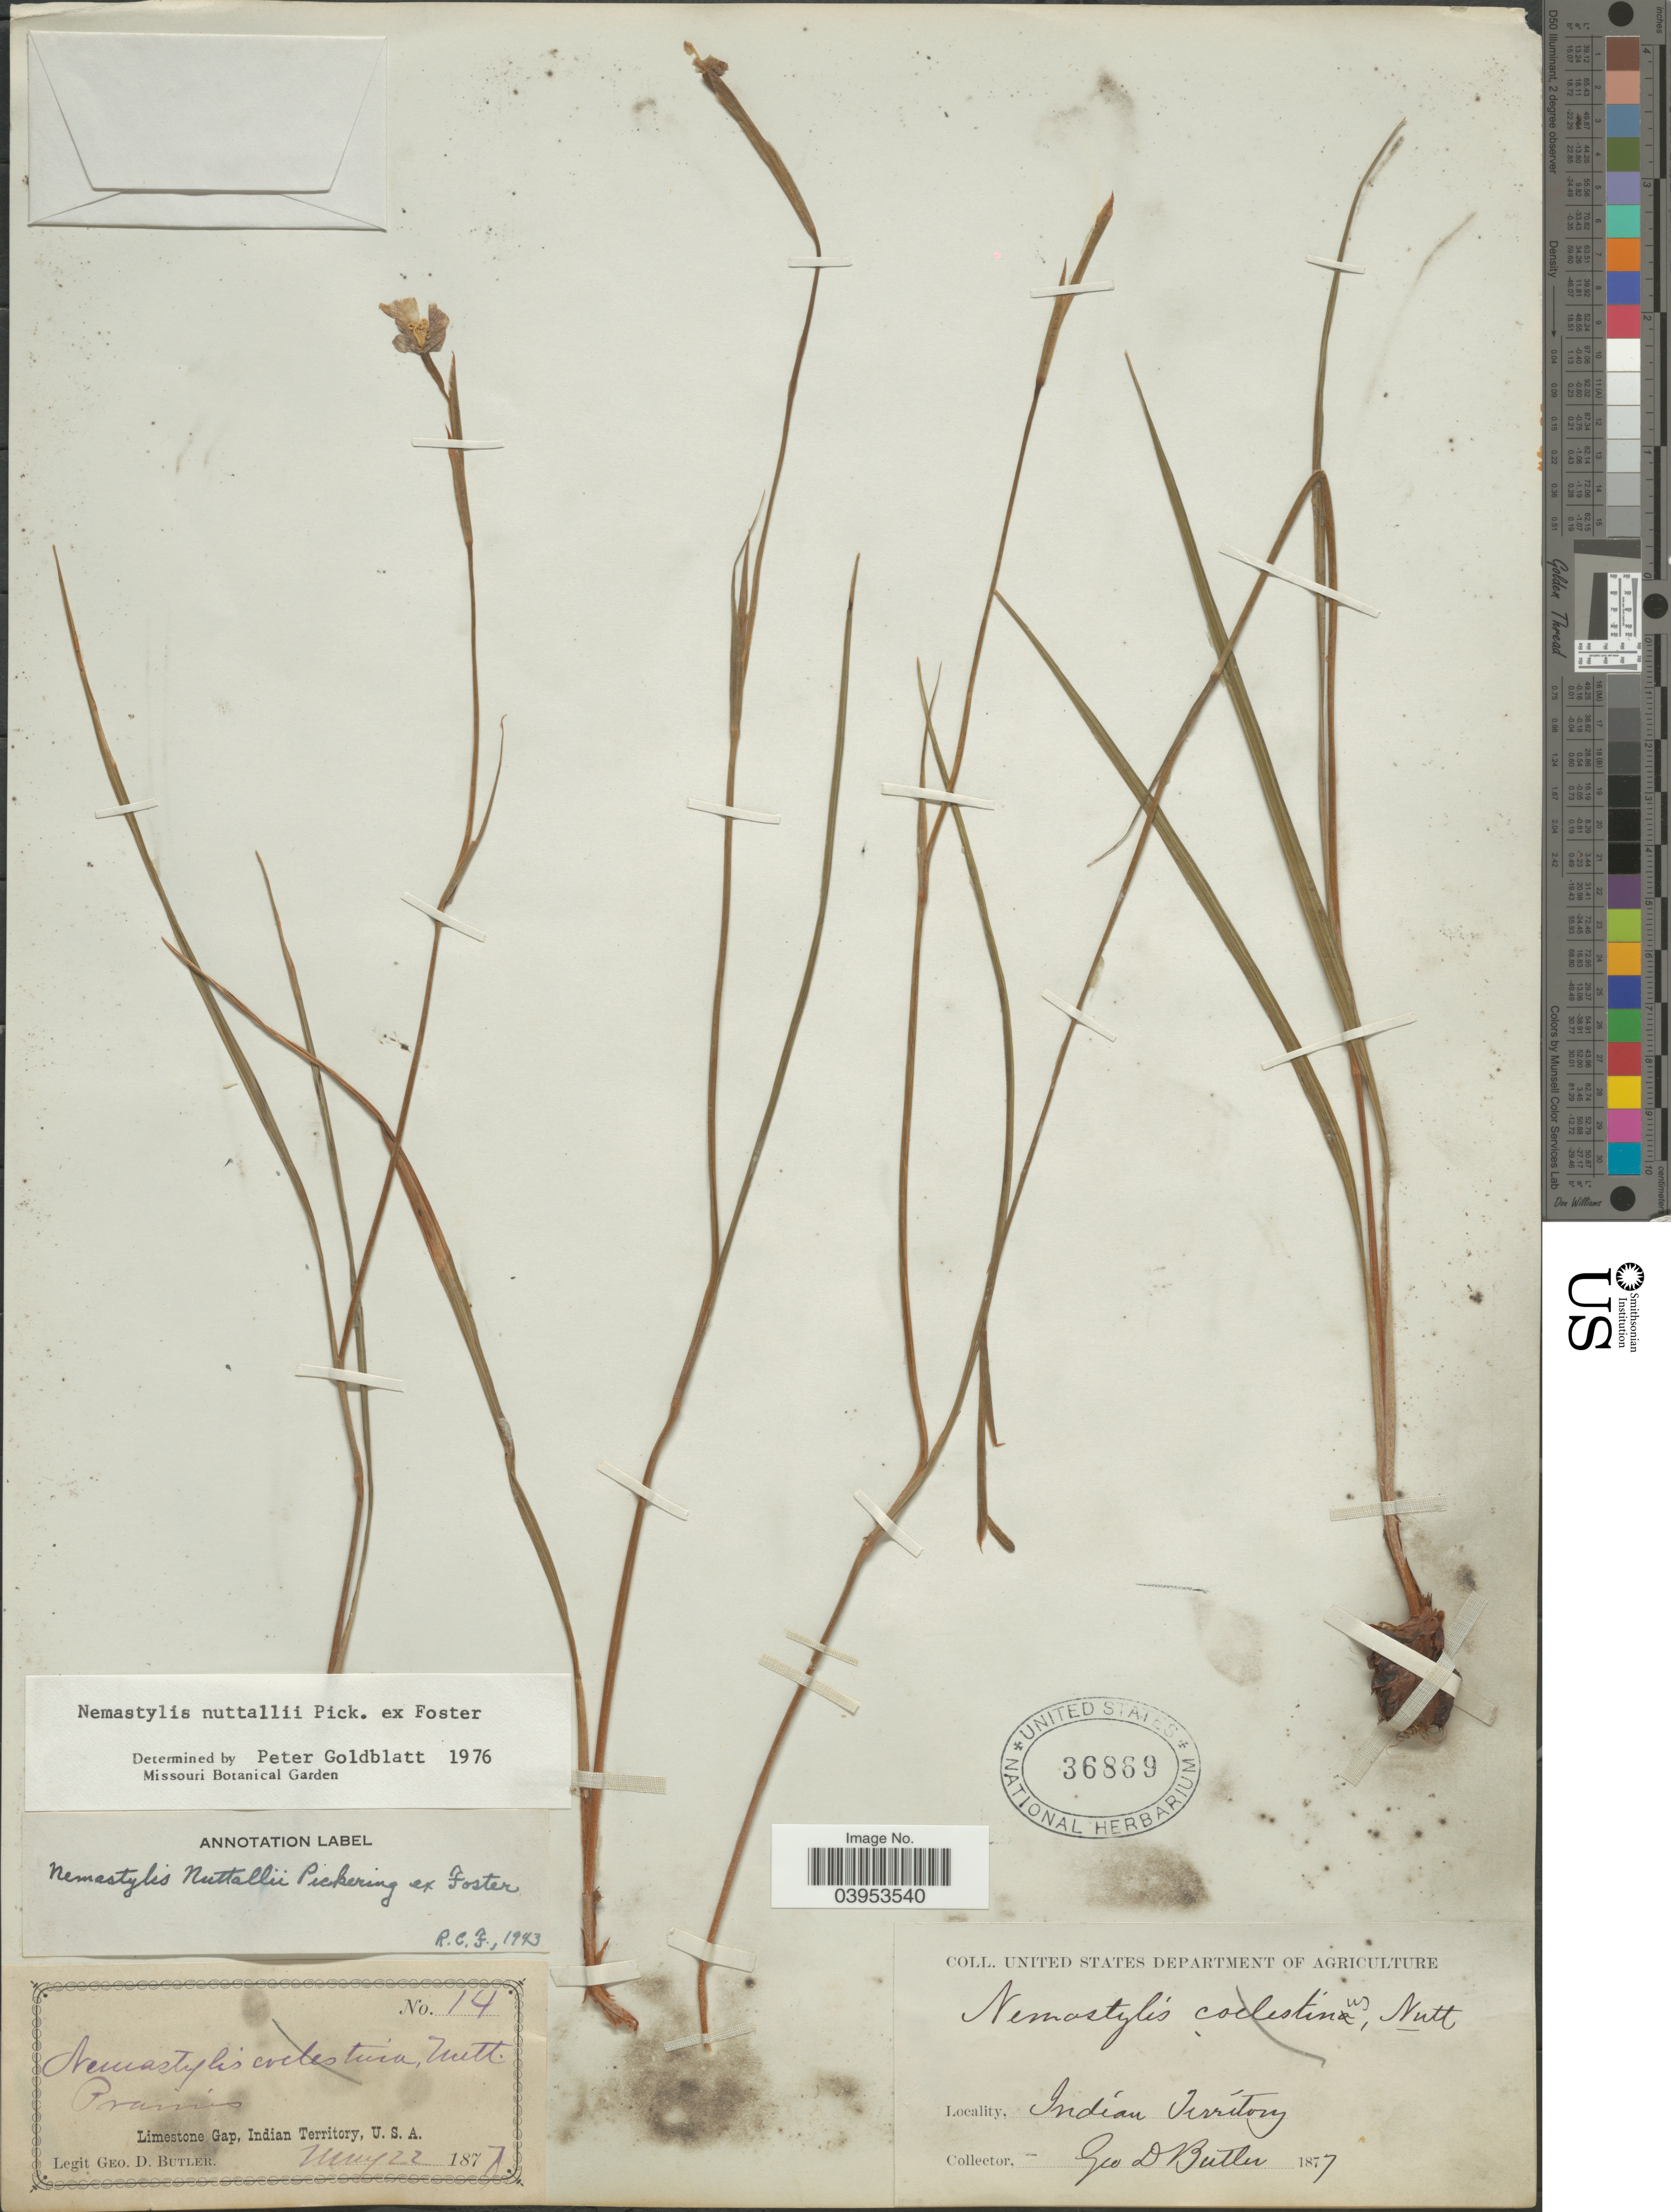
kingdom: Plantae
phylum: Tracheophyta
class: Liliopsida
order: Asparagales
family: Iridaceae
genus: Nemastylis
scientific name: Nemastylis nuttallii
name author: Pickering ex R.C. Foster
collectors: G. D. Butler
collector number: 14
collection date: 1877-05-22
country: United States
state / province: Oklahoma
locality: Limestone Gap, Indian Territory.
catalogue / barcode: US 36869